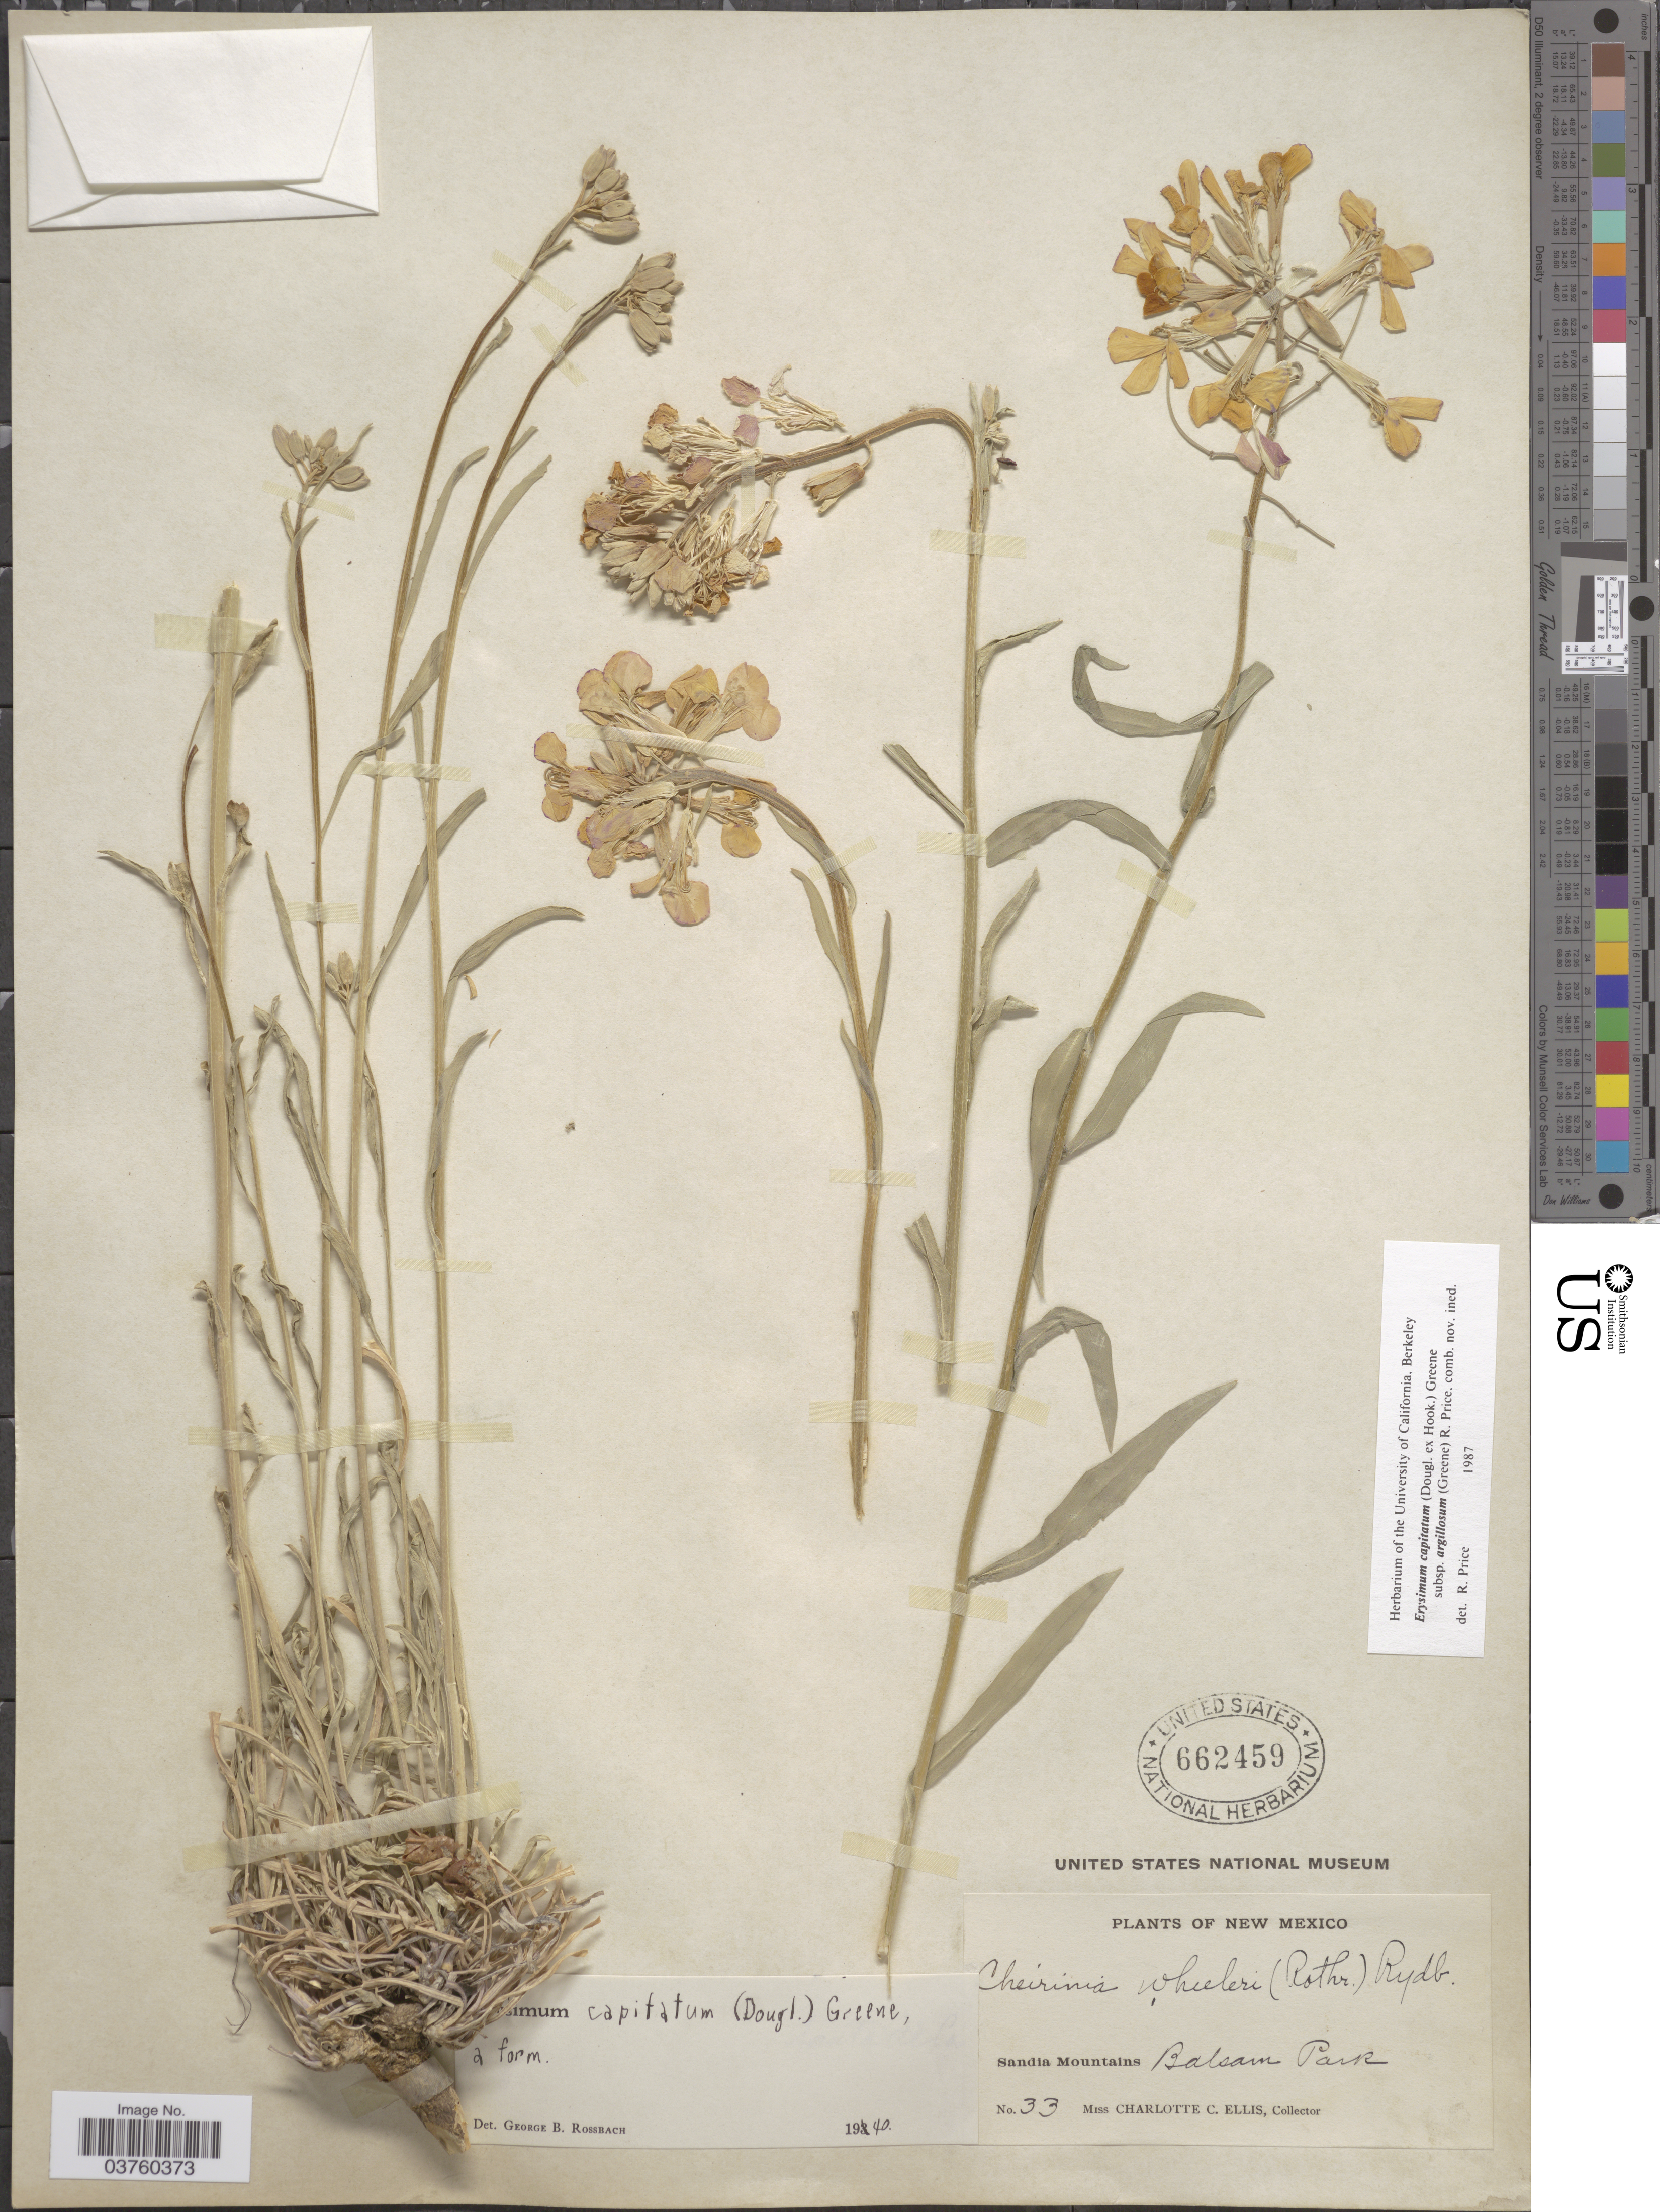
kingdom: Plantae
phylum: Tracheophyta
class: Magnoliopsida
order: Brassicales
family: Brassicaceae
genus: Erysimum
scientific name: Erysimum capitatum subsp. argillosum (Greene) R.A. Price comb. nov. ined.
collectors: C. C. Ellis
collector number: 33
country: United States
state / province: New Mexico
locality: Sandia Mountains. Balsam Park.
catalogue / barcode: US 662459